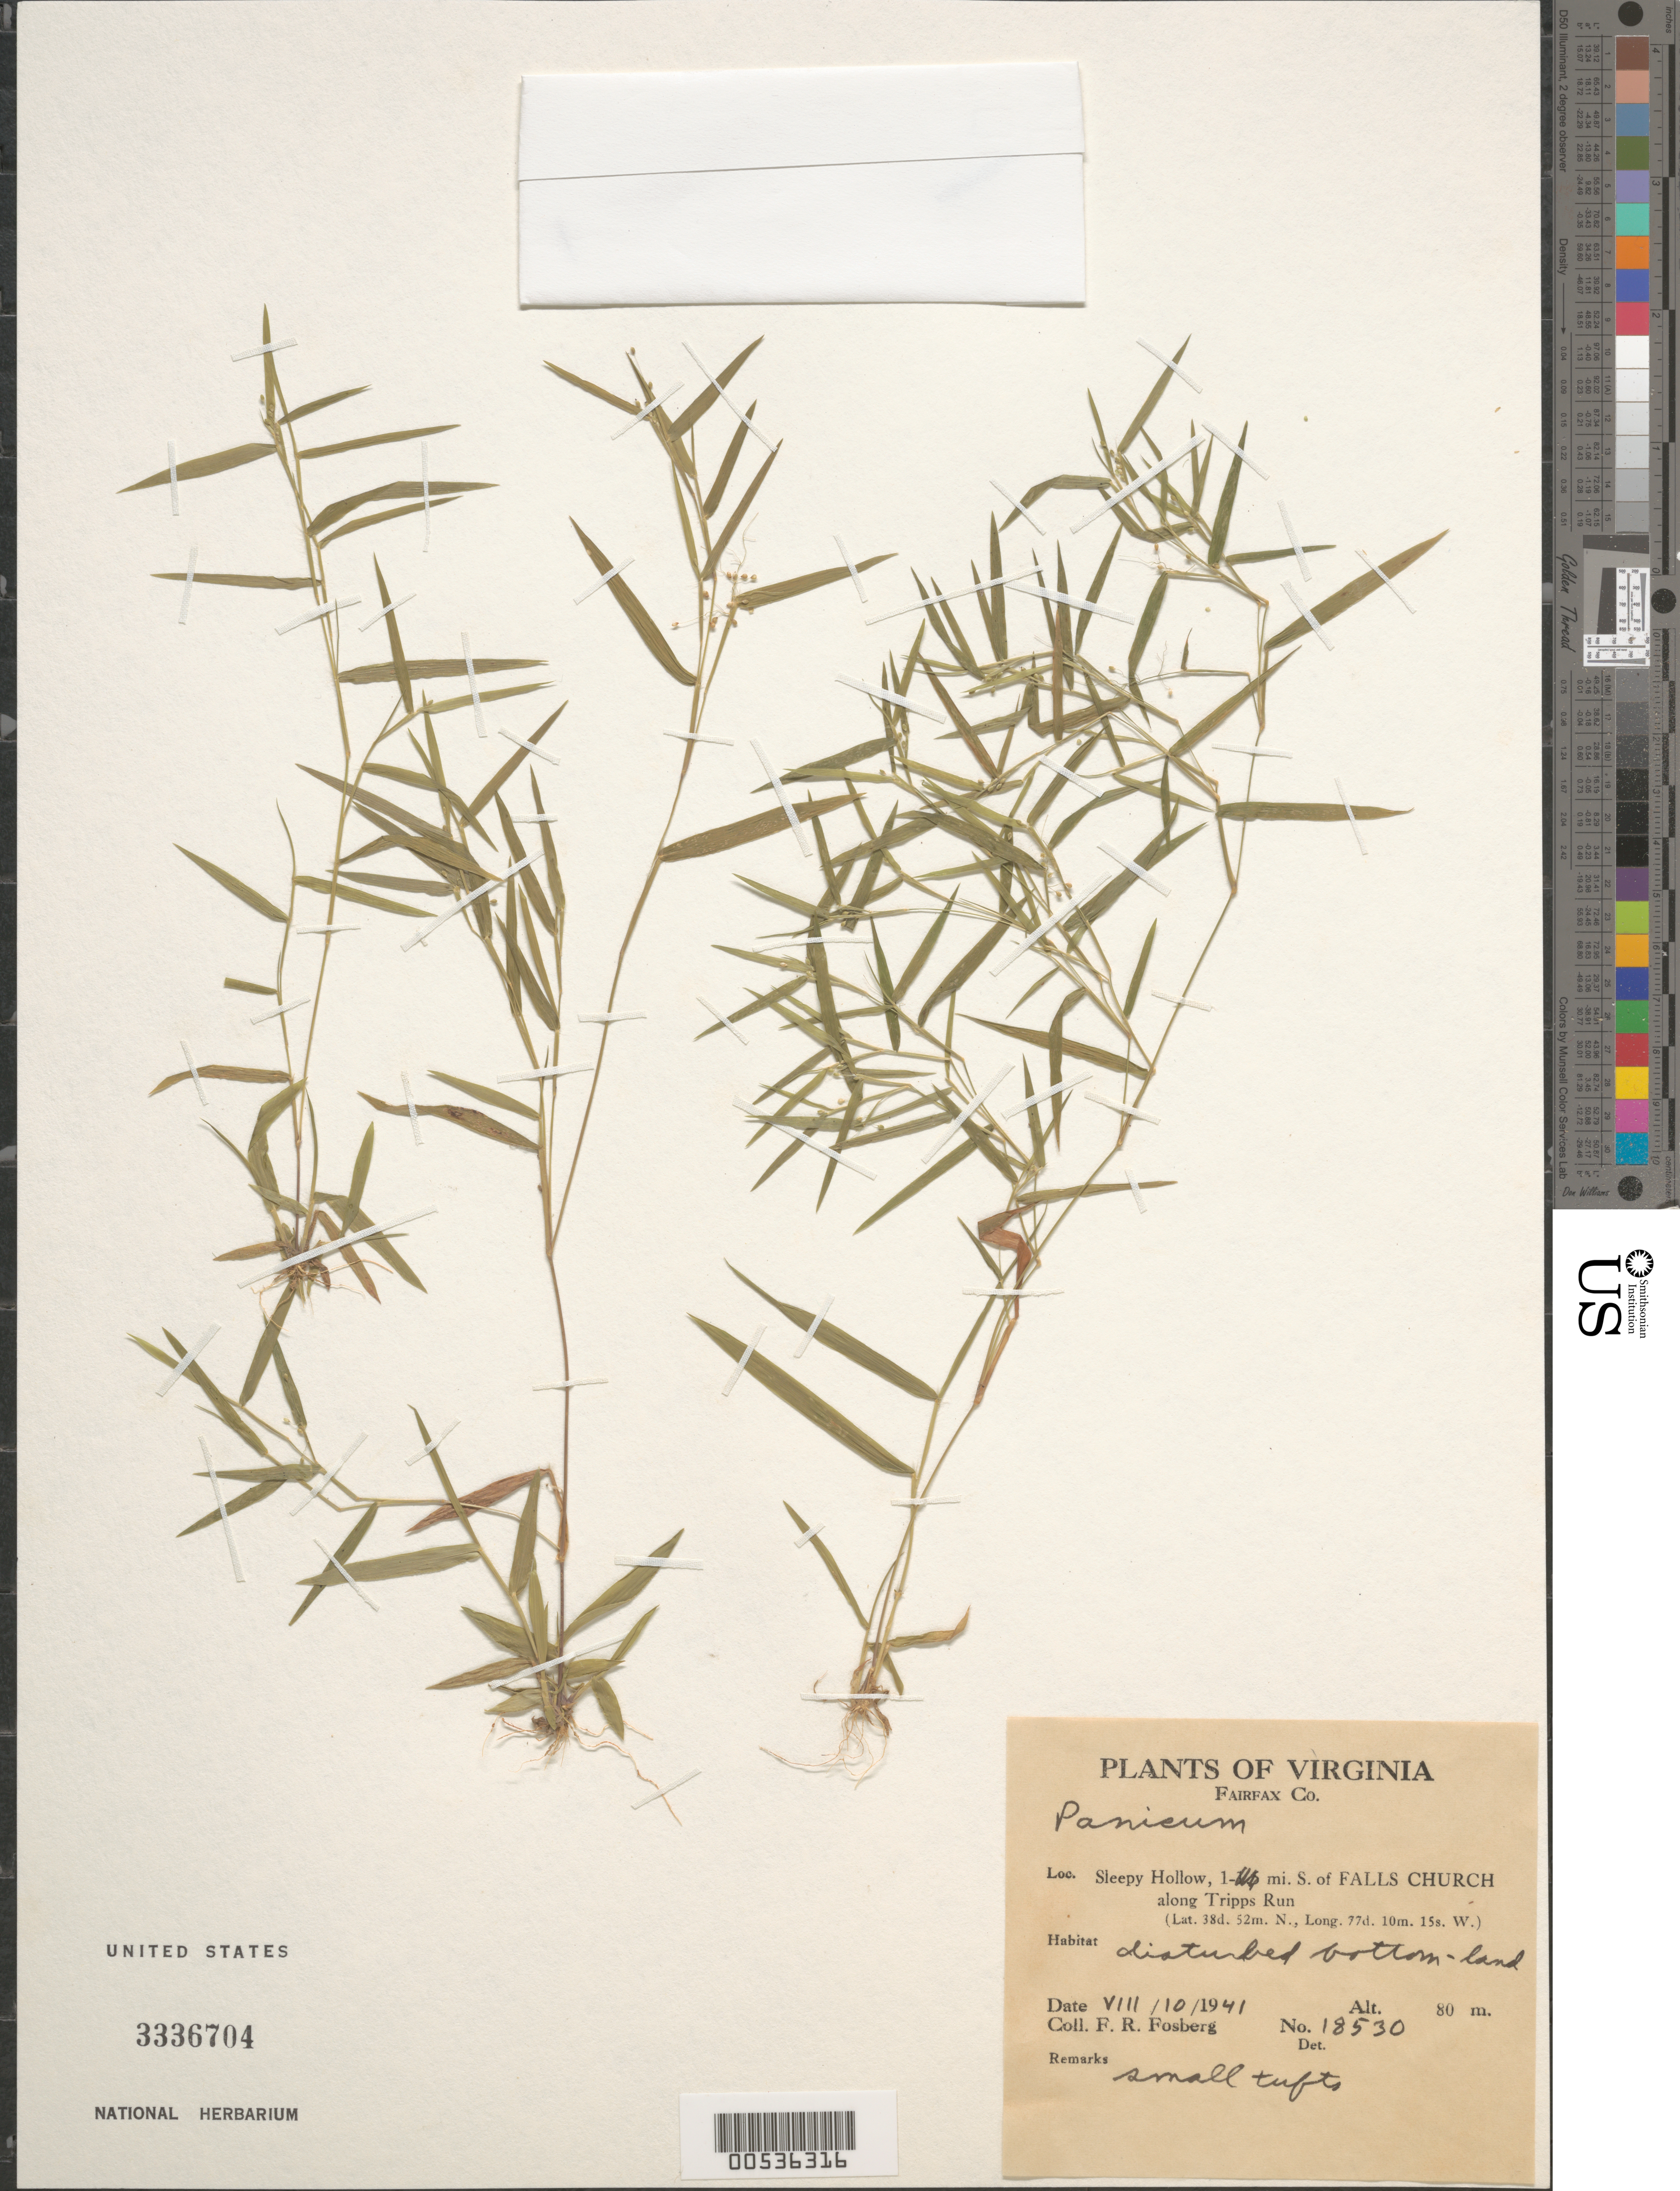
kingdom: Plantae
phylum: Tracheophyta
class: Liliopsida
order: Poales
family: Poaceae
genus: Panicum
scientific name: Panicum sp.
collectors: F. R. Fosberg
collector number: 18530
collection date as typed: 10 Aug 1941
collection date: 1941-08-10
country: United States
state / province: Virginia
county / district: Fairfax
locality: Sleepy Hollow, S of Falls Church along Tripps Run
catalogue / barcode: US 3336704